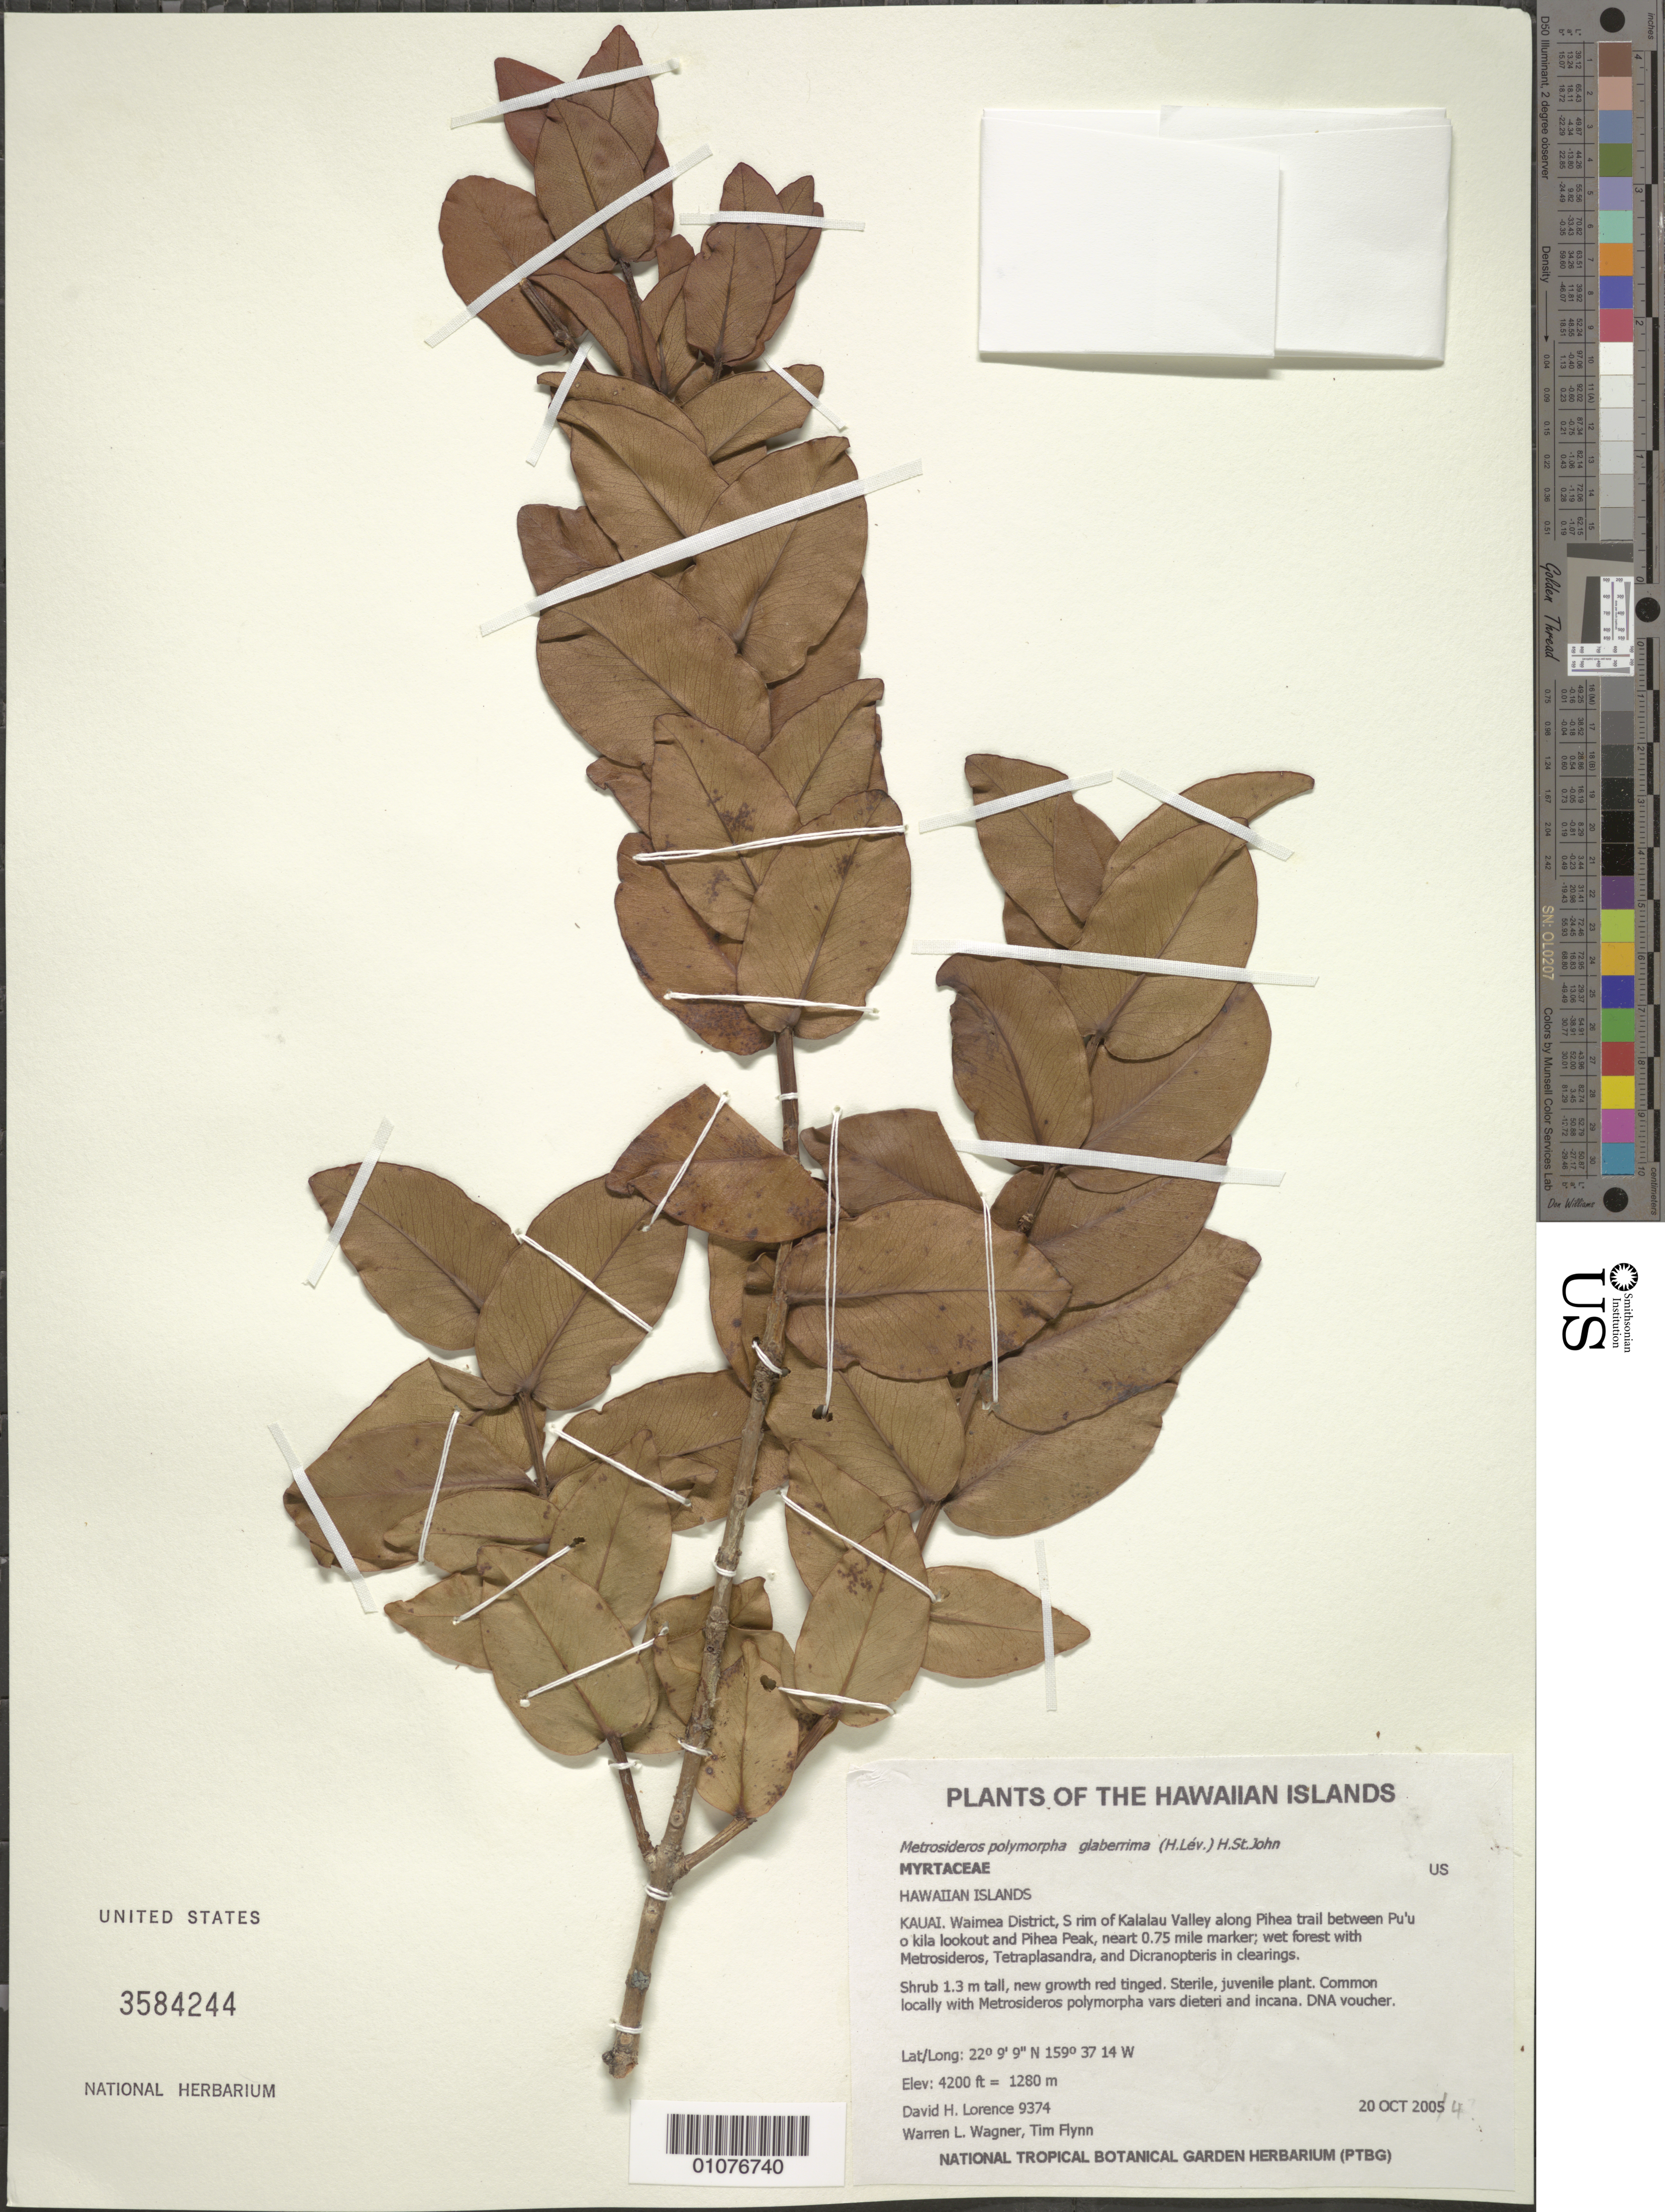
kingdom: Plantae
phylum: Tracheophyta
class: Magnoliopsida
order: Myrtales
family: Myrtaceae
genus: Metrosideros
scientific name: Metrosideros polymorpha var. glaberrima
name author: (H. Lév.) H. St. John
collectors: D. Lorence, W. L. Wagner & T. W. Flynn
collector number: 9374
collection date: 2004-10-20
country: United States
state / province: Hawaii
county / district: Kauai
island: Kaua'i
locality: Waimea District, S rim of Kalalau Valley along Pihea trail between Pu'uo kila lookout and Pihea peak, near 0.75 marker.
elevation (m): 1280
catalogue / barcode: US 3584244